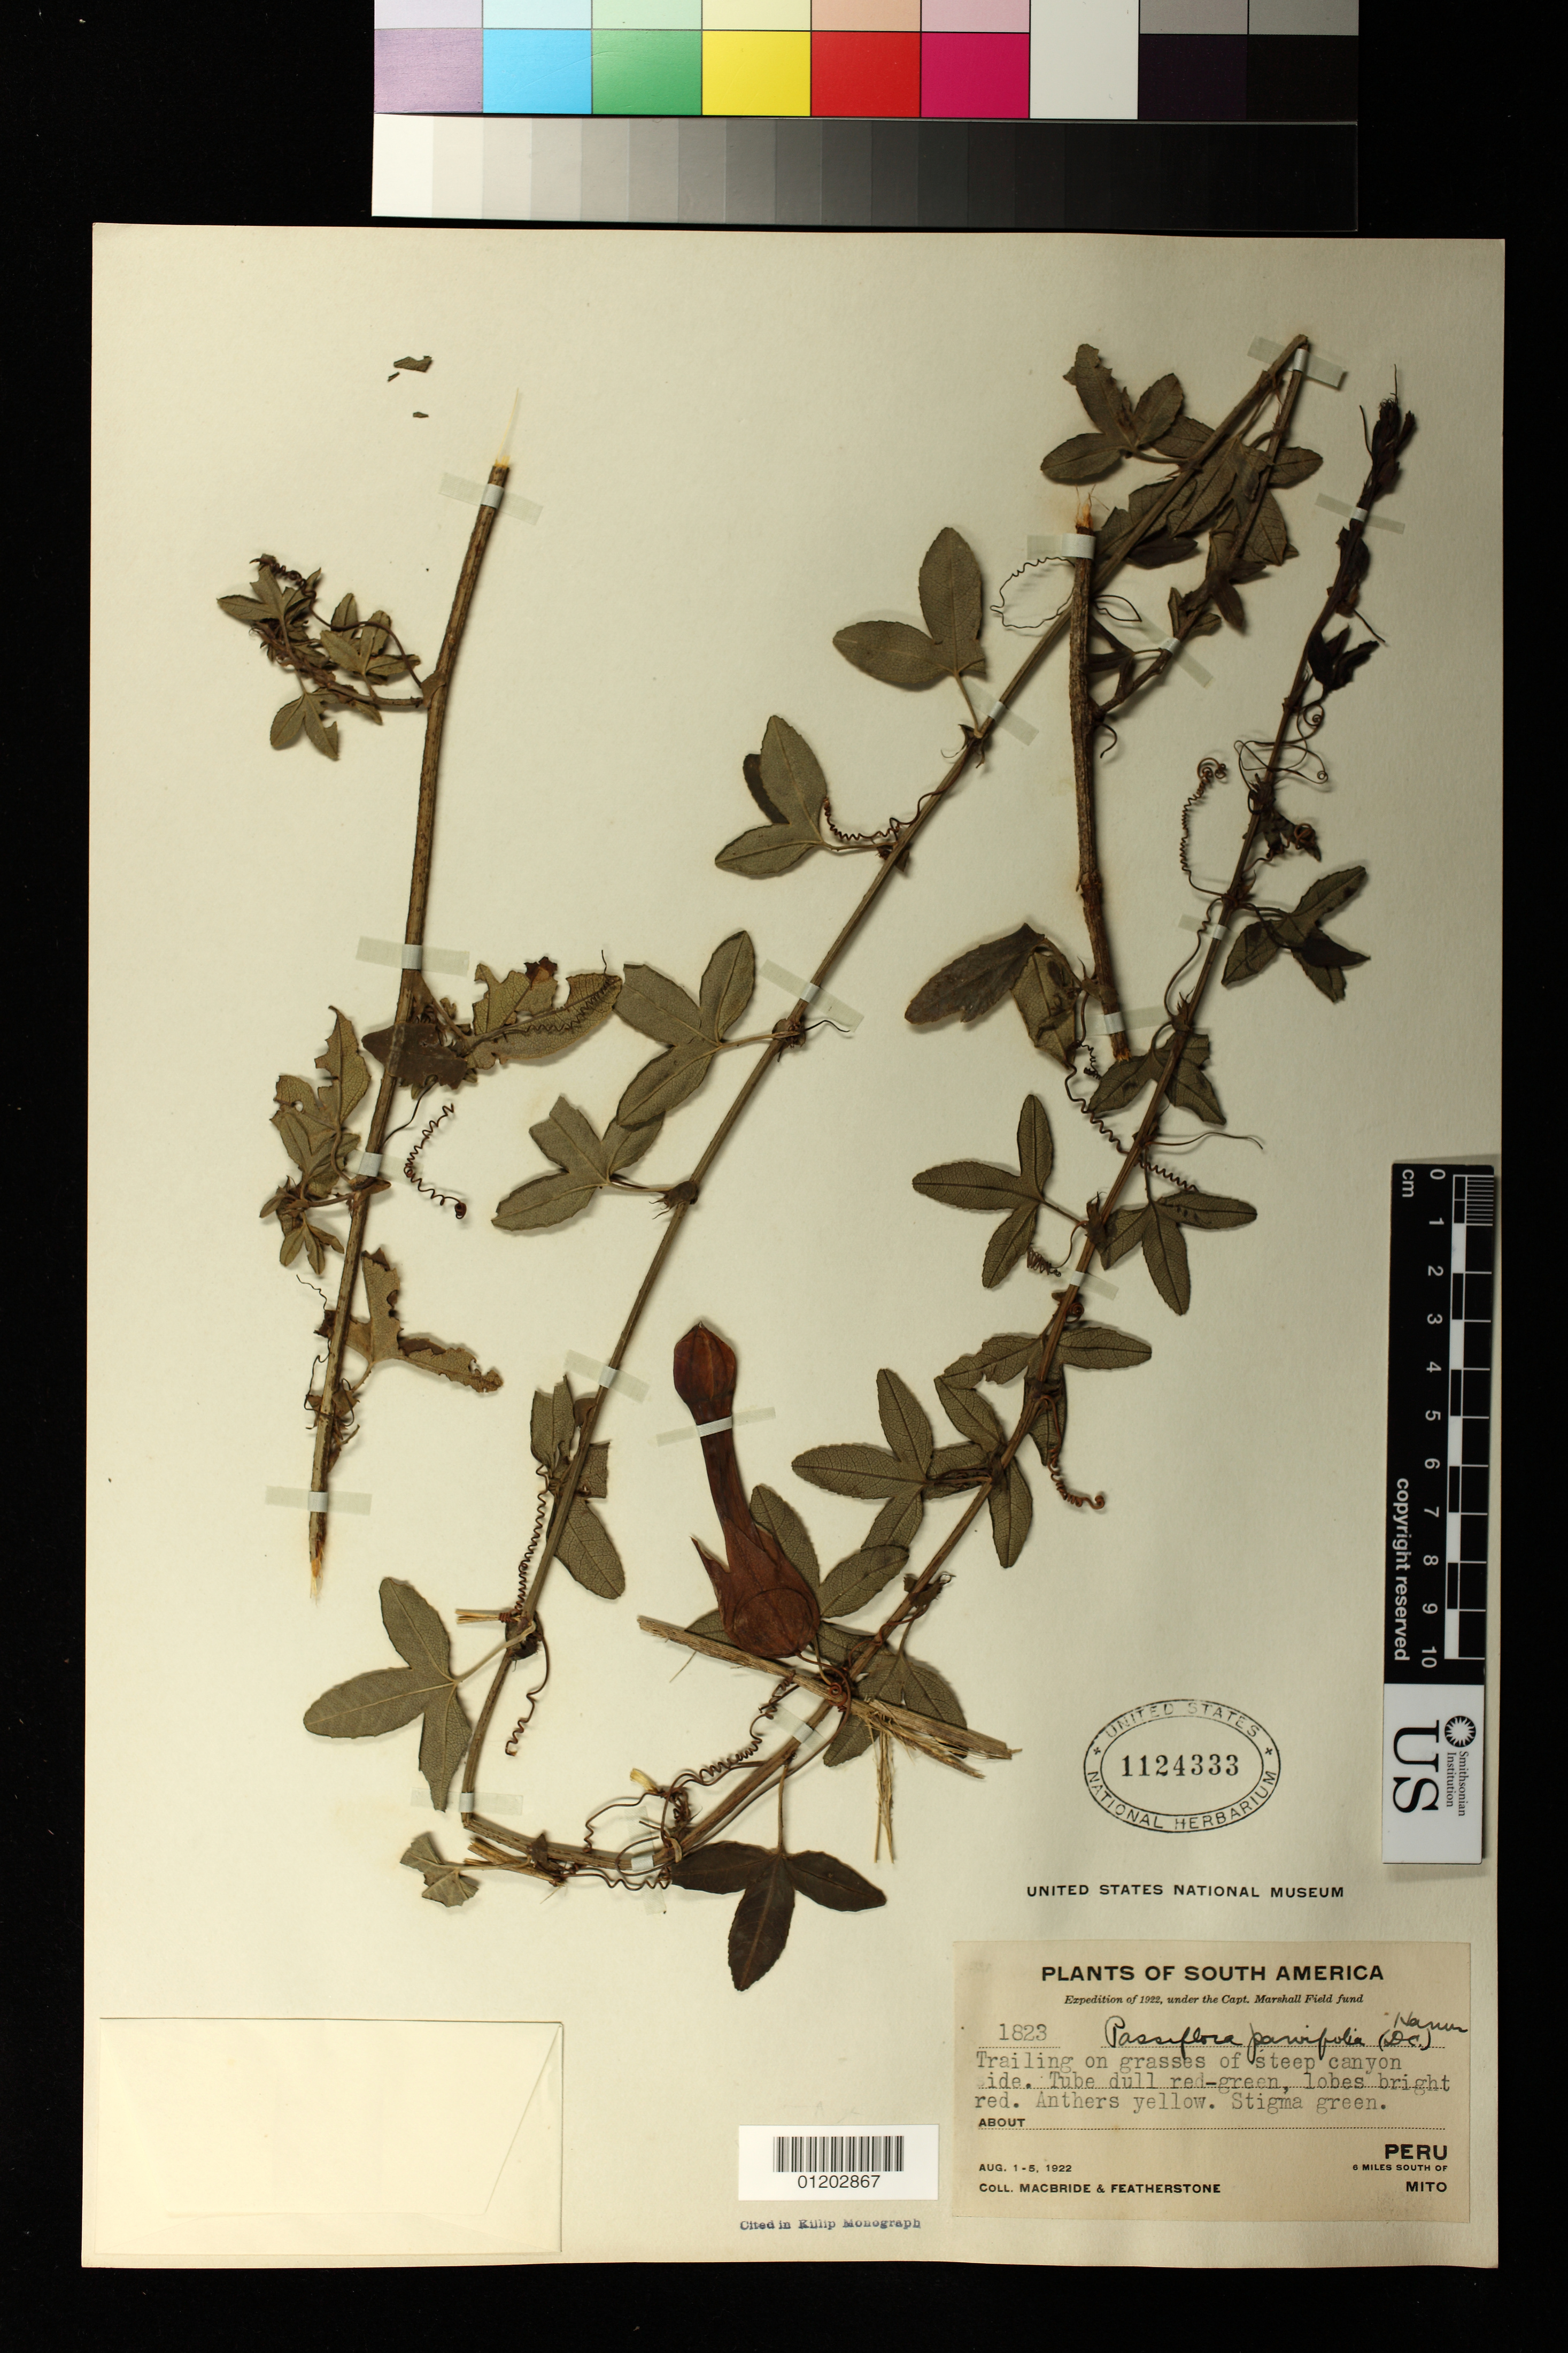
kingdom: Plantae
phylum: Tracheophyta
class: Magnoliopsida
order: Malpighiales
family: Passifloraceae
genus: Passiflora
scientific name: Passiflora parvifolia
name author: (DC.) Harms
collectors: J. F. Macbride & -. Featherstone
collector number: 1823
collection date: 1922-08-01/1922-08-05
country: Peru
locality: Trailing on grasses of steep canyon side. Six miles south of Mito.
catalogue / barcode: US 1124333